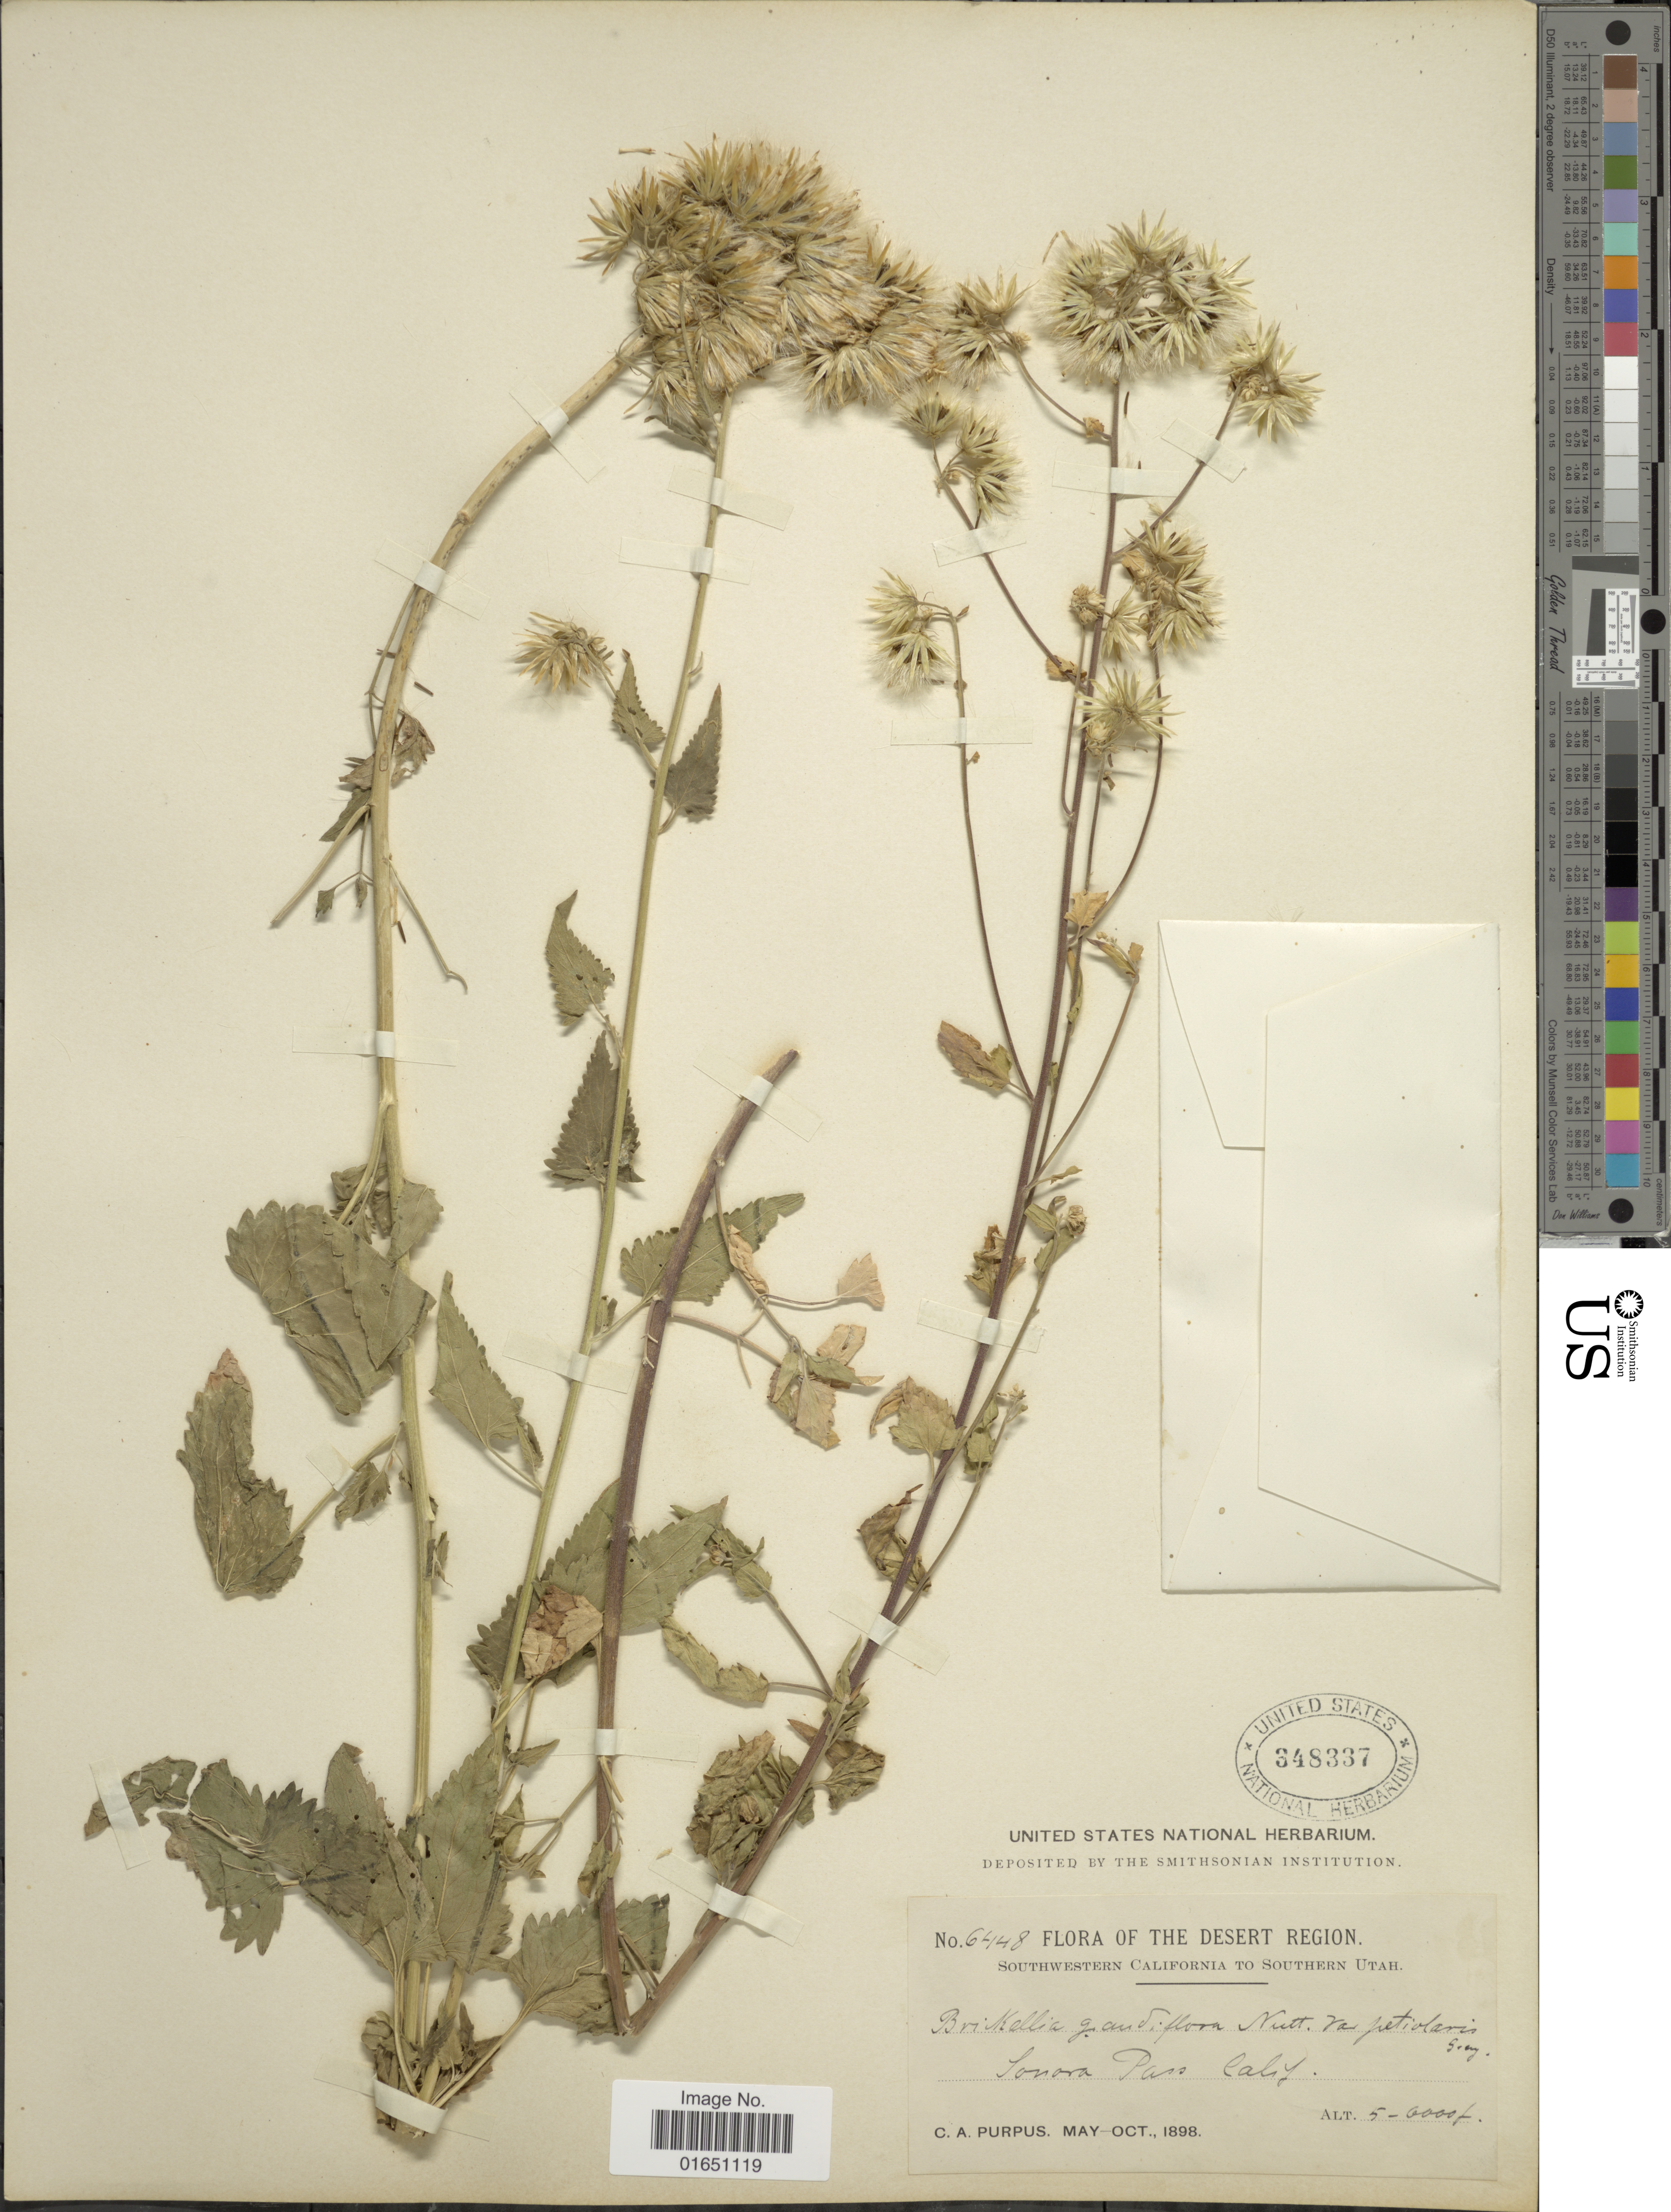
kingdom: Plantae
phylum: Tracheophyta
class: Magnoliopsida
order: Asterales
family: Asteraceae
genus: Brickellia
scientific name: Brickellia grandiflora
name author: (Hook.) Nutt.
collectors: C. A. Purpus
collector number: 6448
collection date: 1898-05/1898-10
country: United States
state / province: California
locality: The Desert Region, Southwestern California to Southern Utah, Sonora Pass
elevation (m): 1524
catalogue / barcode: US 348337